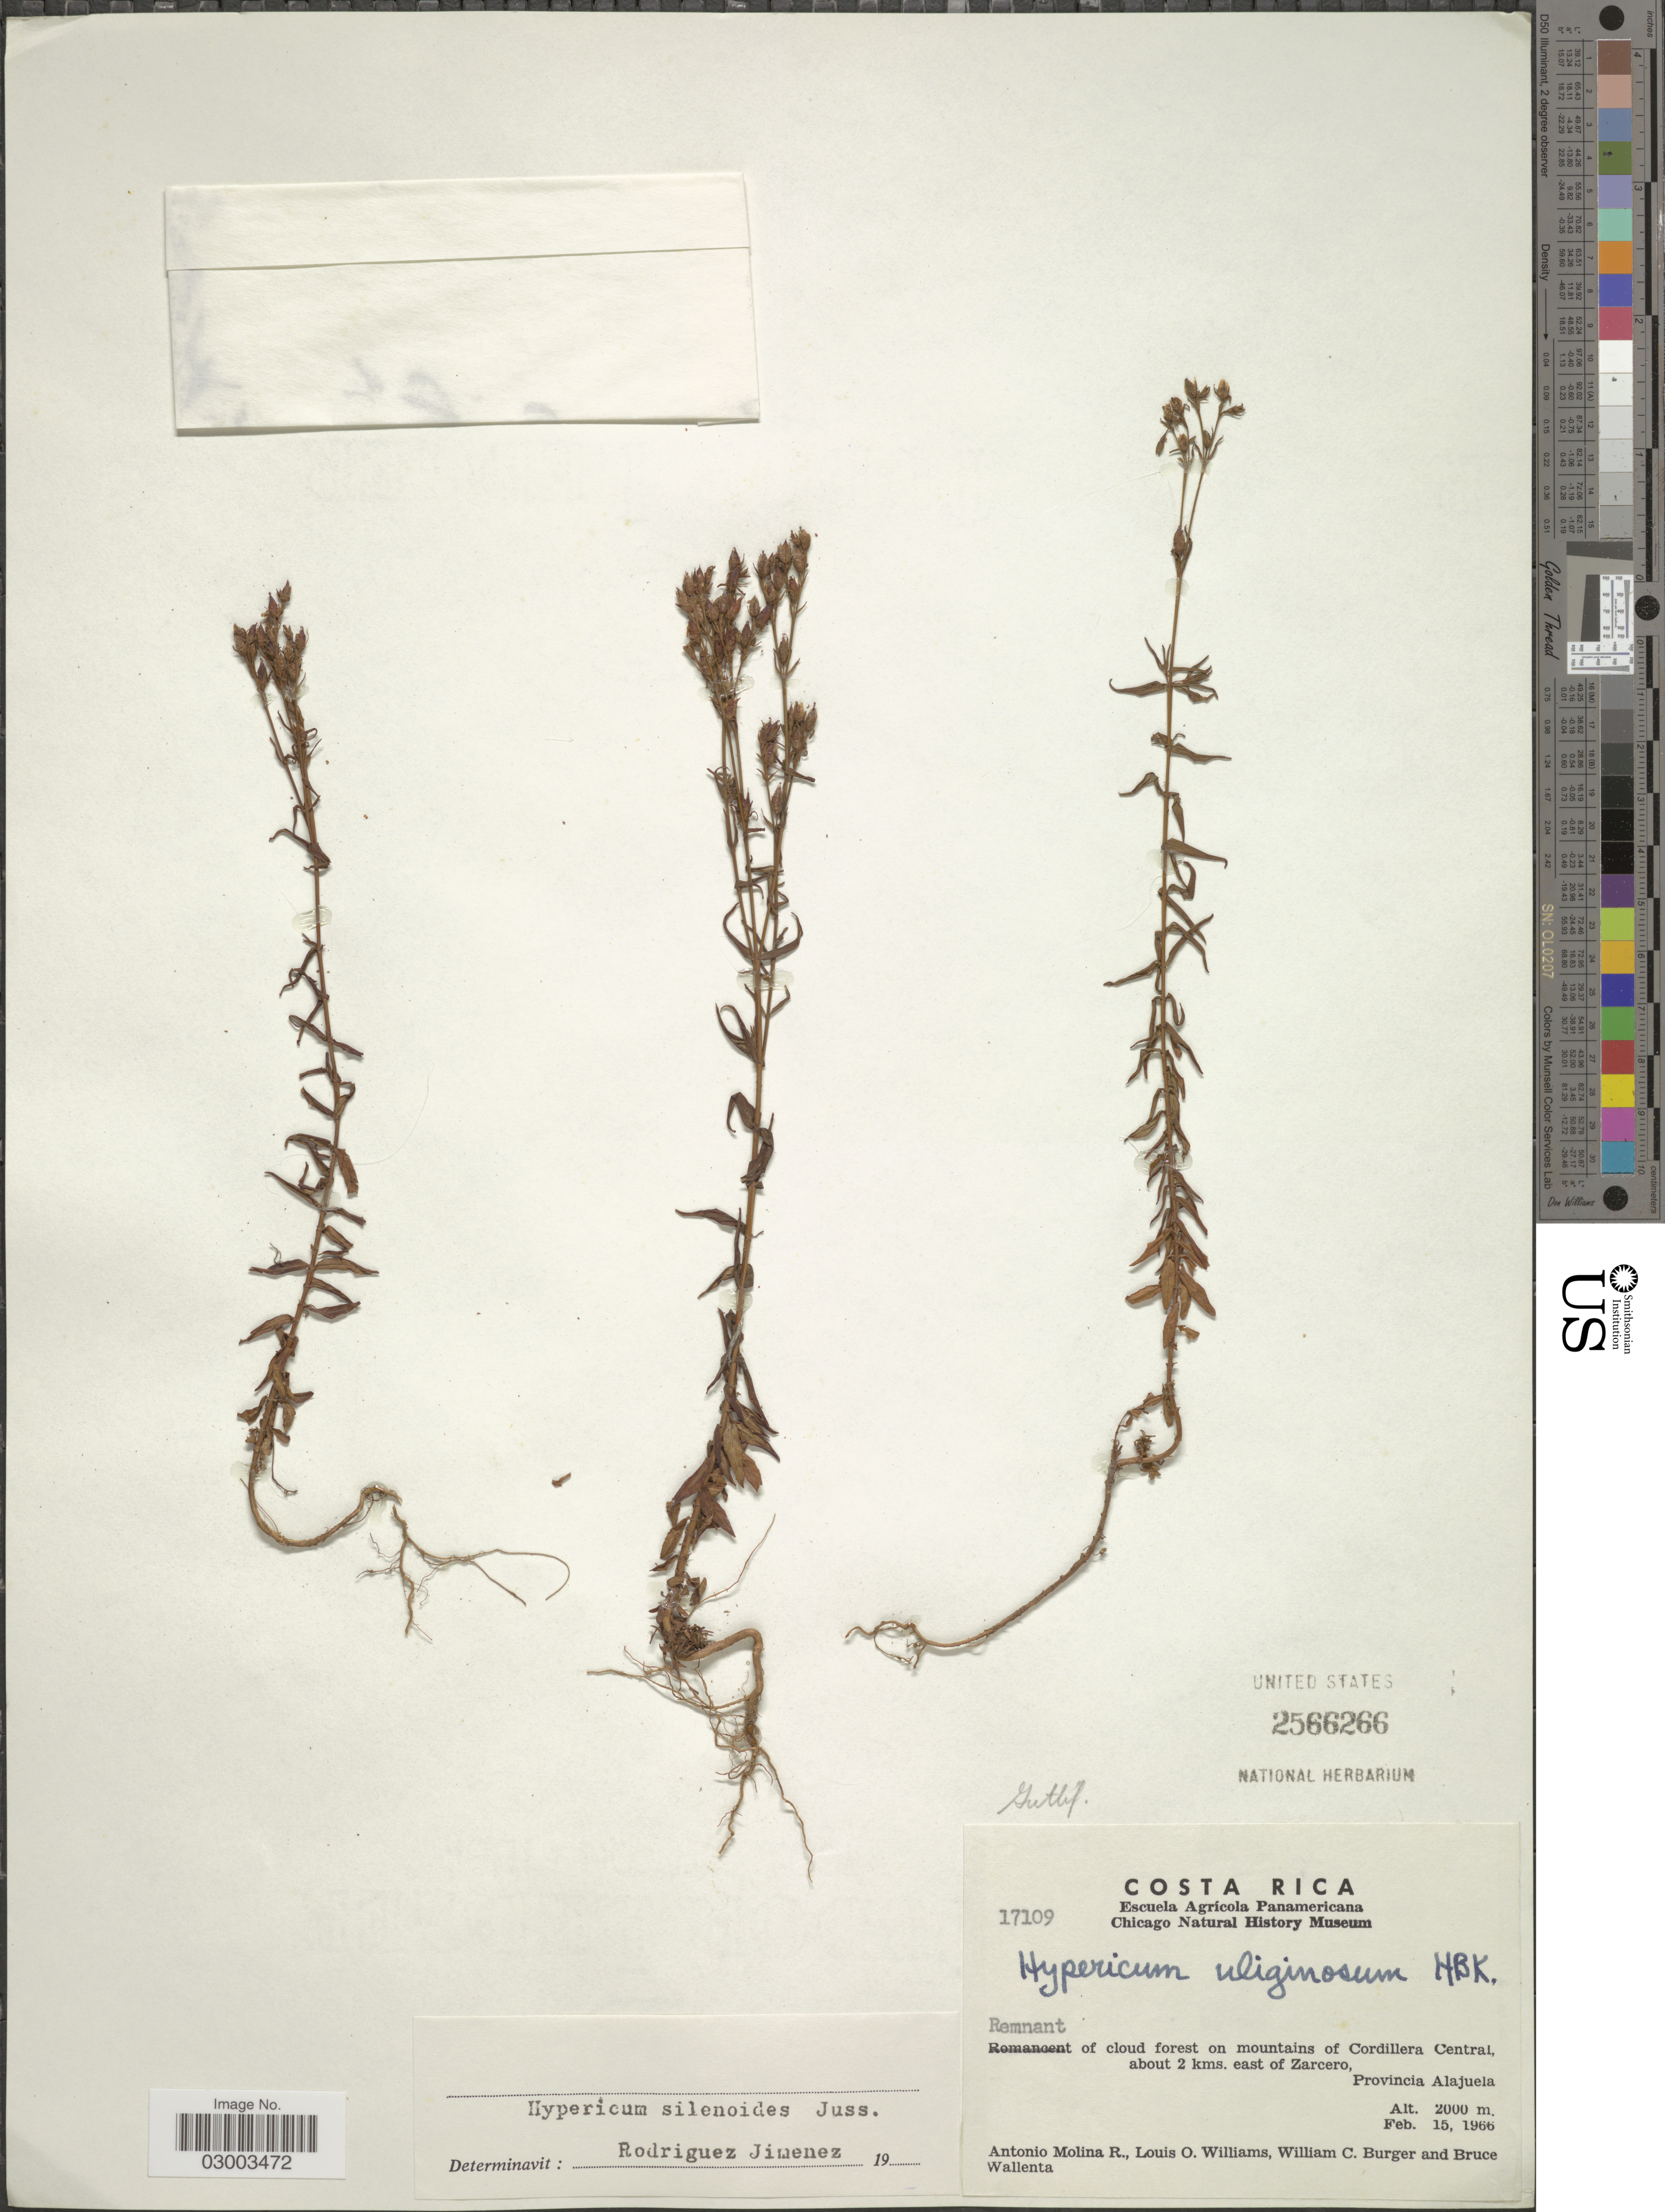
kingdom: Plantae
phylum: Tracheophyta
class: Magnoliopsida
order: Malpighiales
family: Hypericaceae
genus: Hypericum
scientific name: Hypericum silenoides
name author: Juss.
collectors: A. Molina R., L. O. Williams, W. Burger & B. Wallenta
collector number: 17109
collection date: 1966-02-15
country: Costa Rica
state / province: Alajuela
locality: Remnant of cloud forest on mountains of Cordillera Central, about 2 kms. east of Zarcero.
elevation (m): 2000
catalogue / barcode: US 2566266